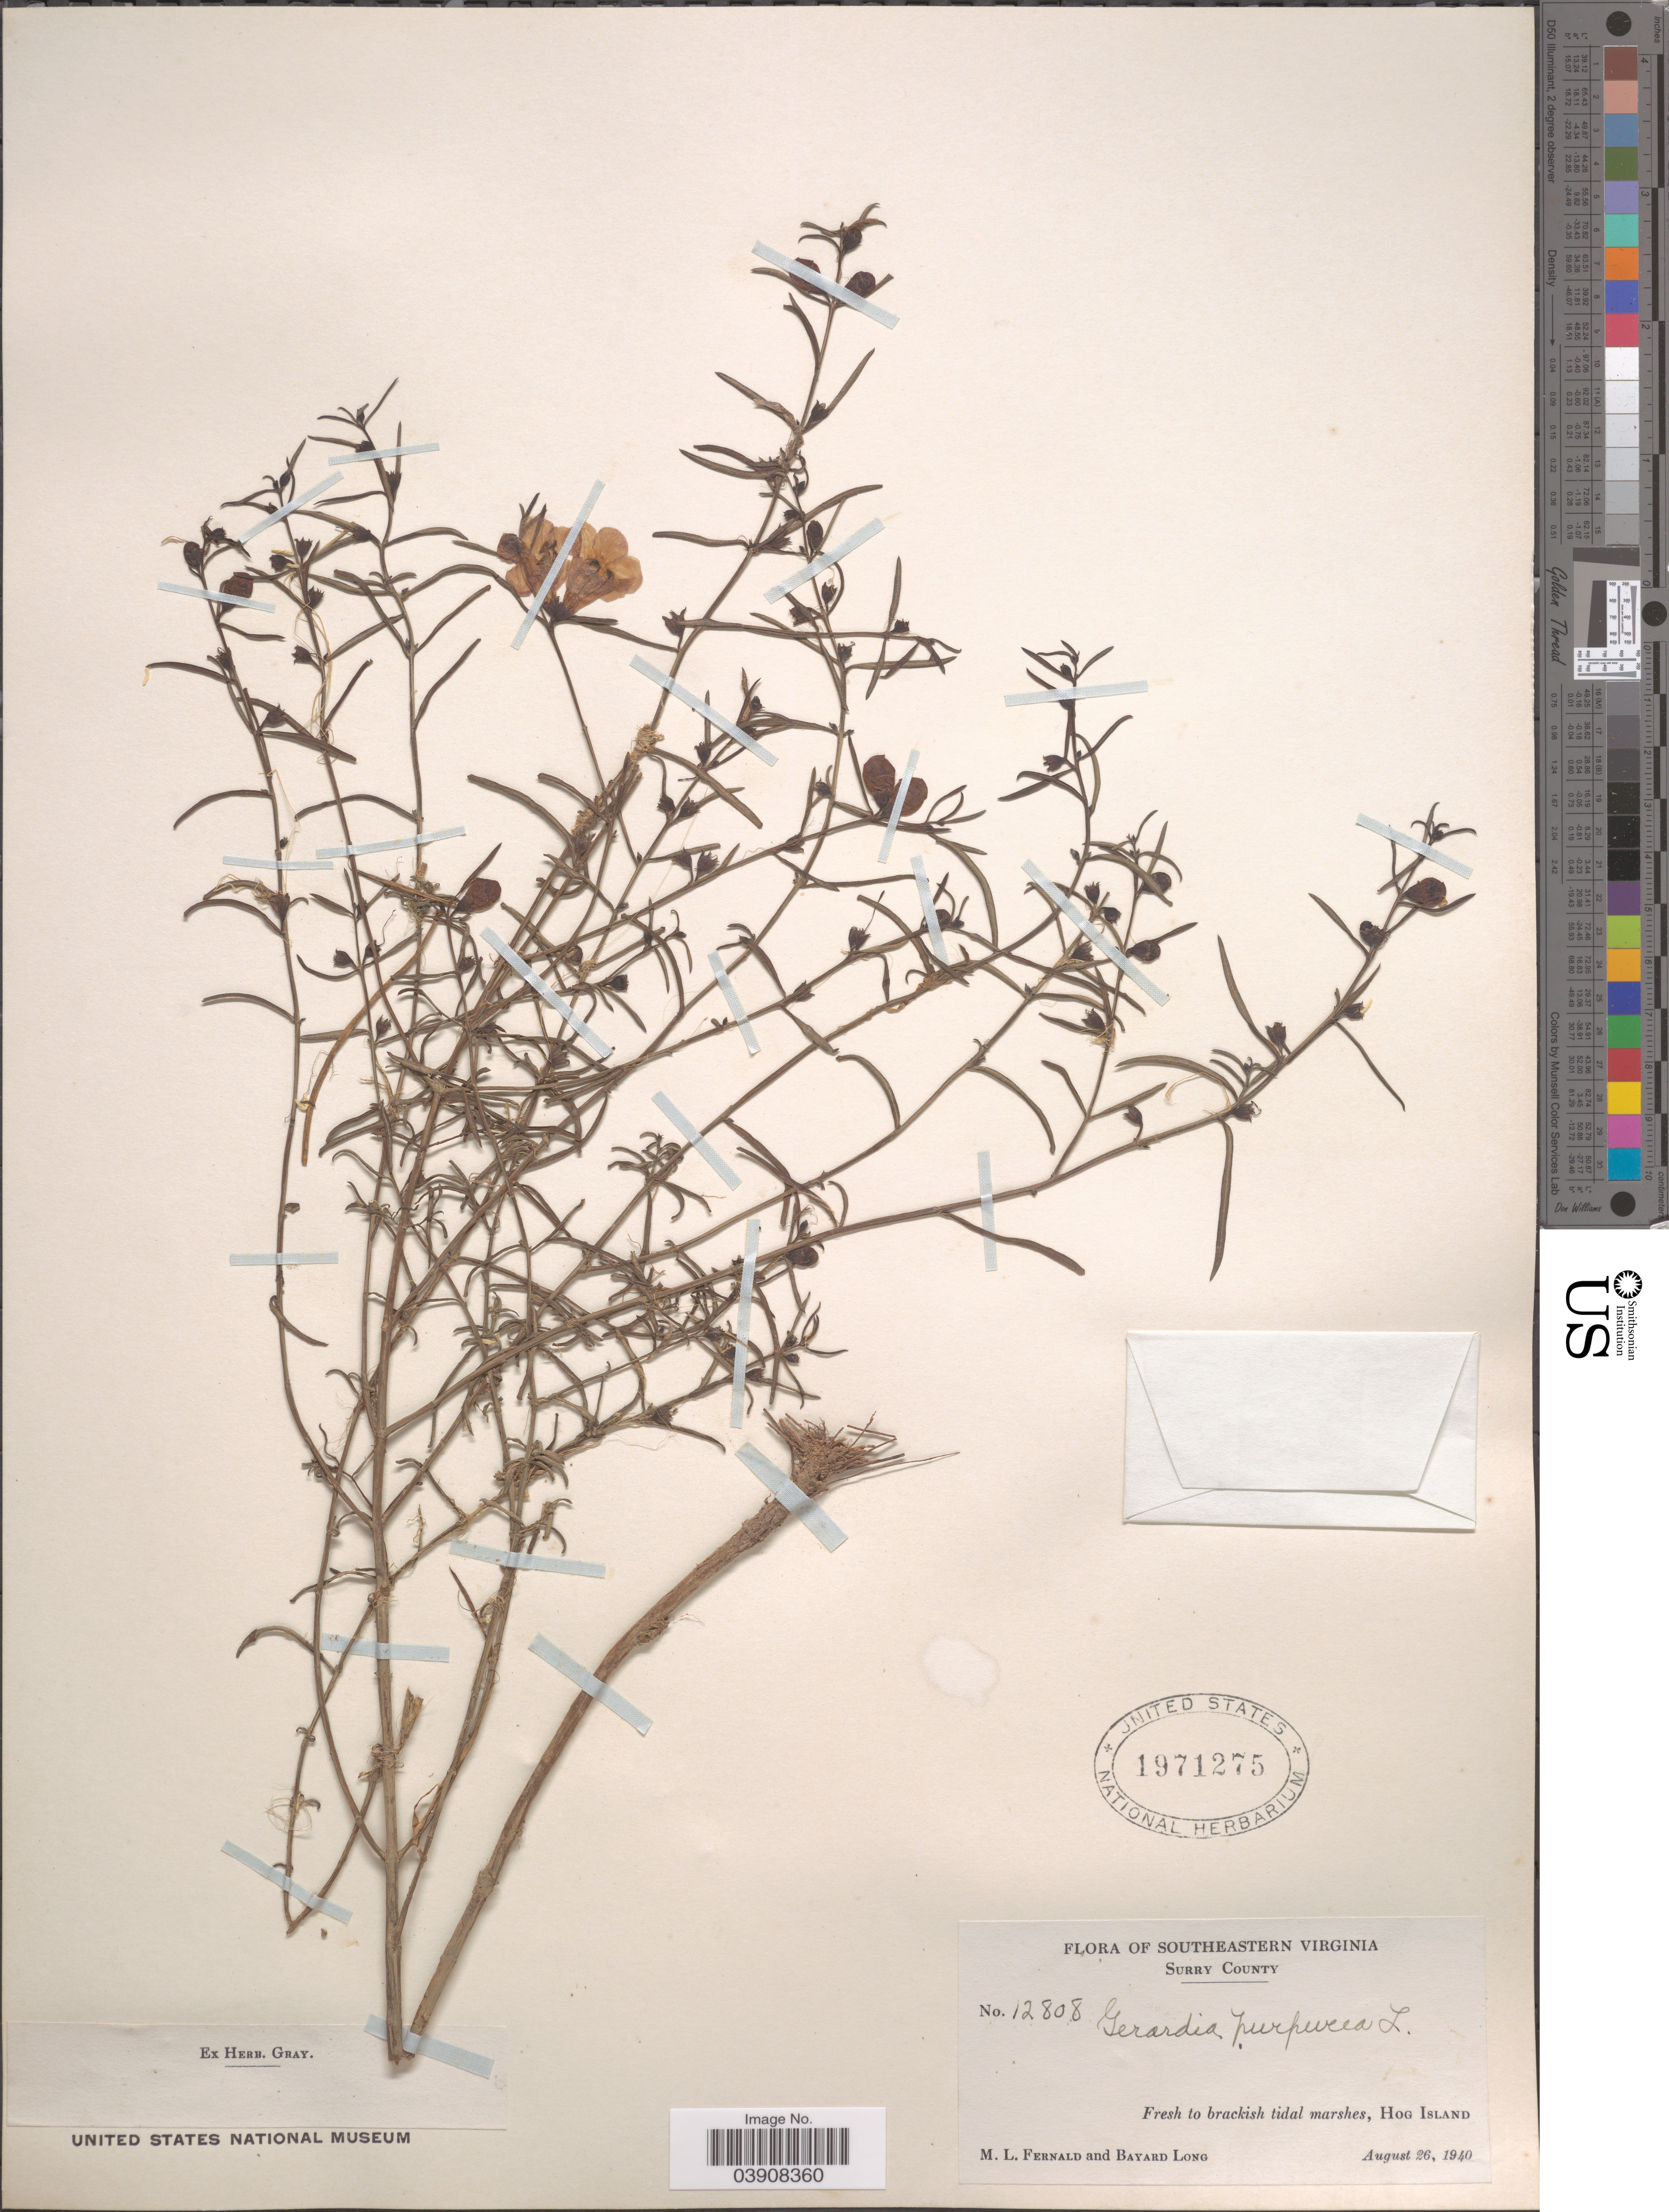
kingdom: Plantae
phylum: Tracheophyta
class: Magnoliopsida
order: Lamiales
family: Orobanchaceae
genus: Agalinis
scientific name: Agalinis purpurea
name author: (L.) Pennell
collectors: M. L. Fernald & B. Long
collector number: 12808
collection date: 1940-08-26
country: United States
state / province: Virginia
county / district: Surry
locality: Southeastern Virginia. Surry County. Fresh to brackish tidal marshes, Hog Island.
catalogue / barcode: US 1971275